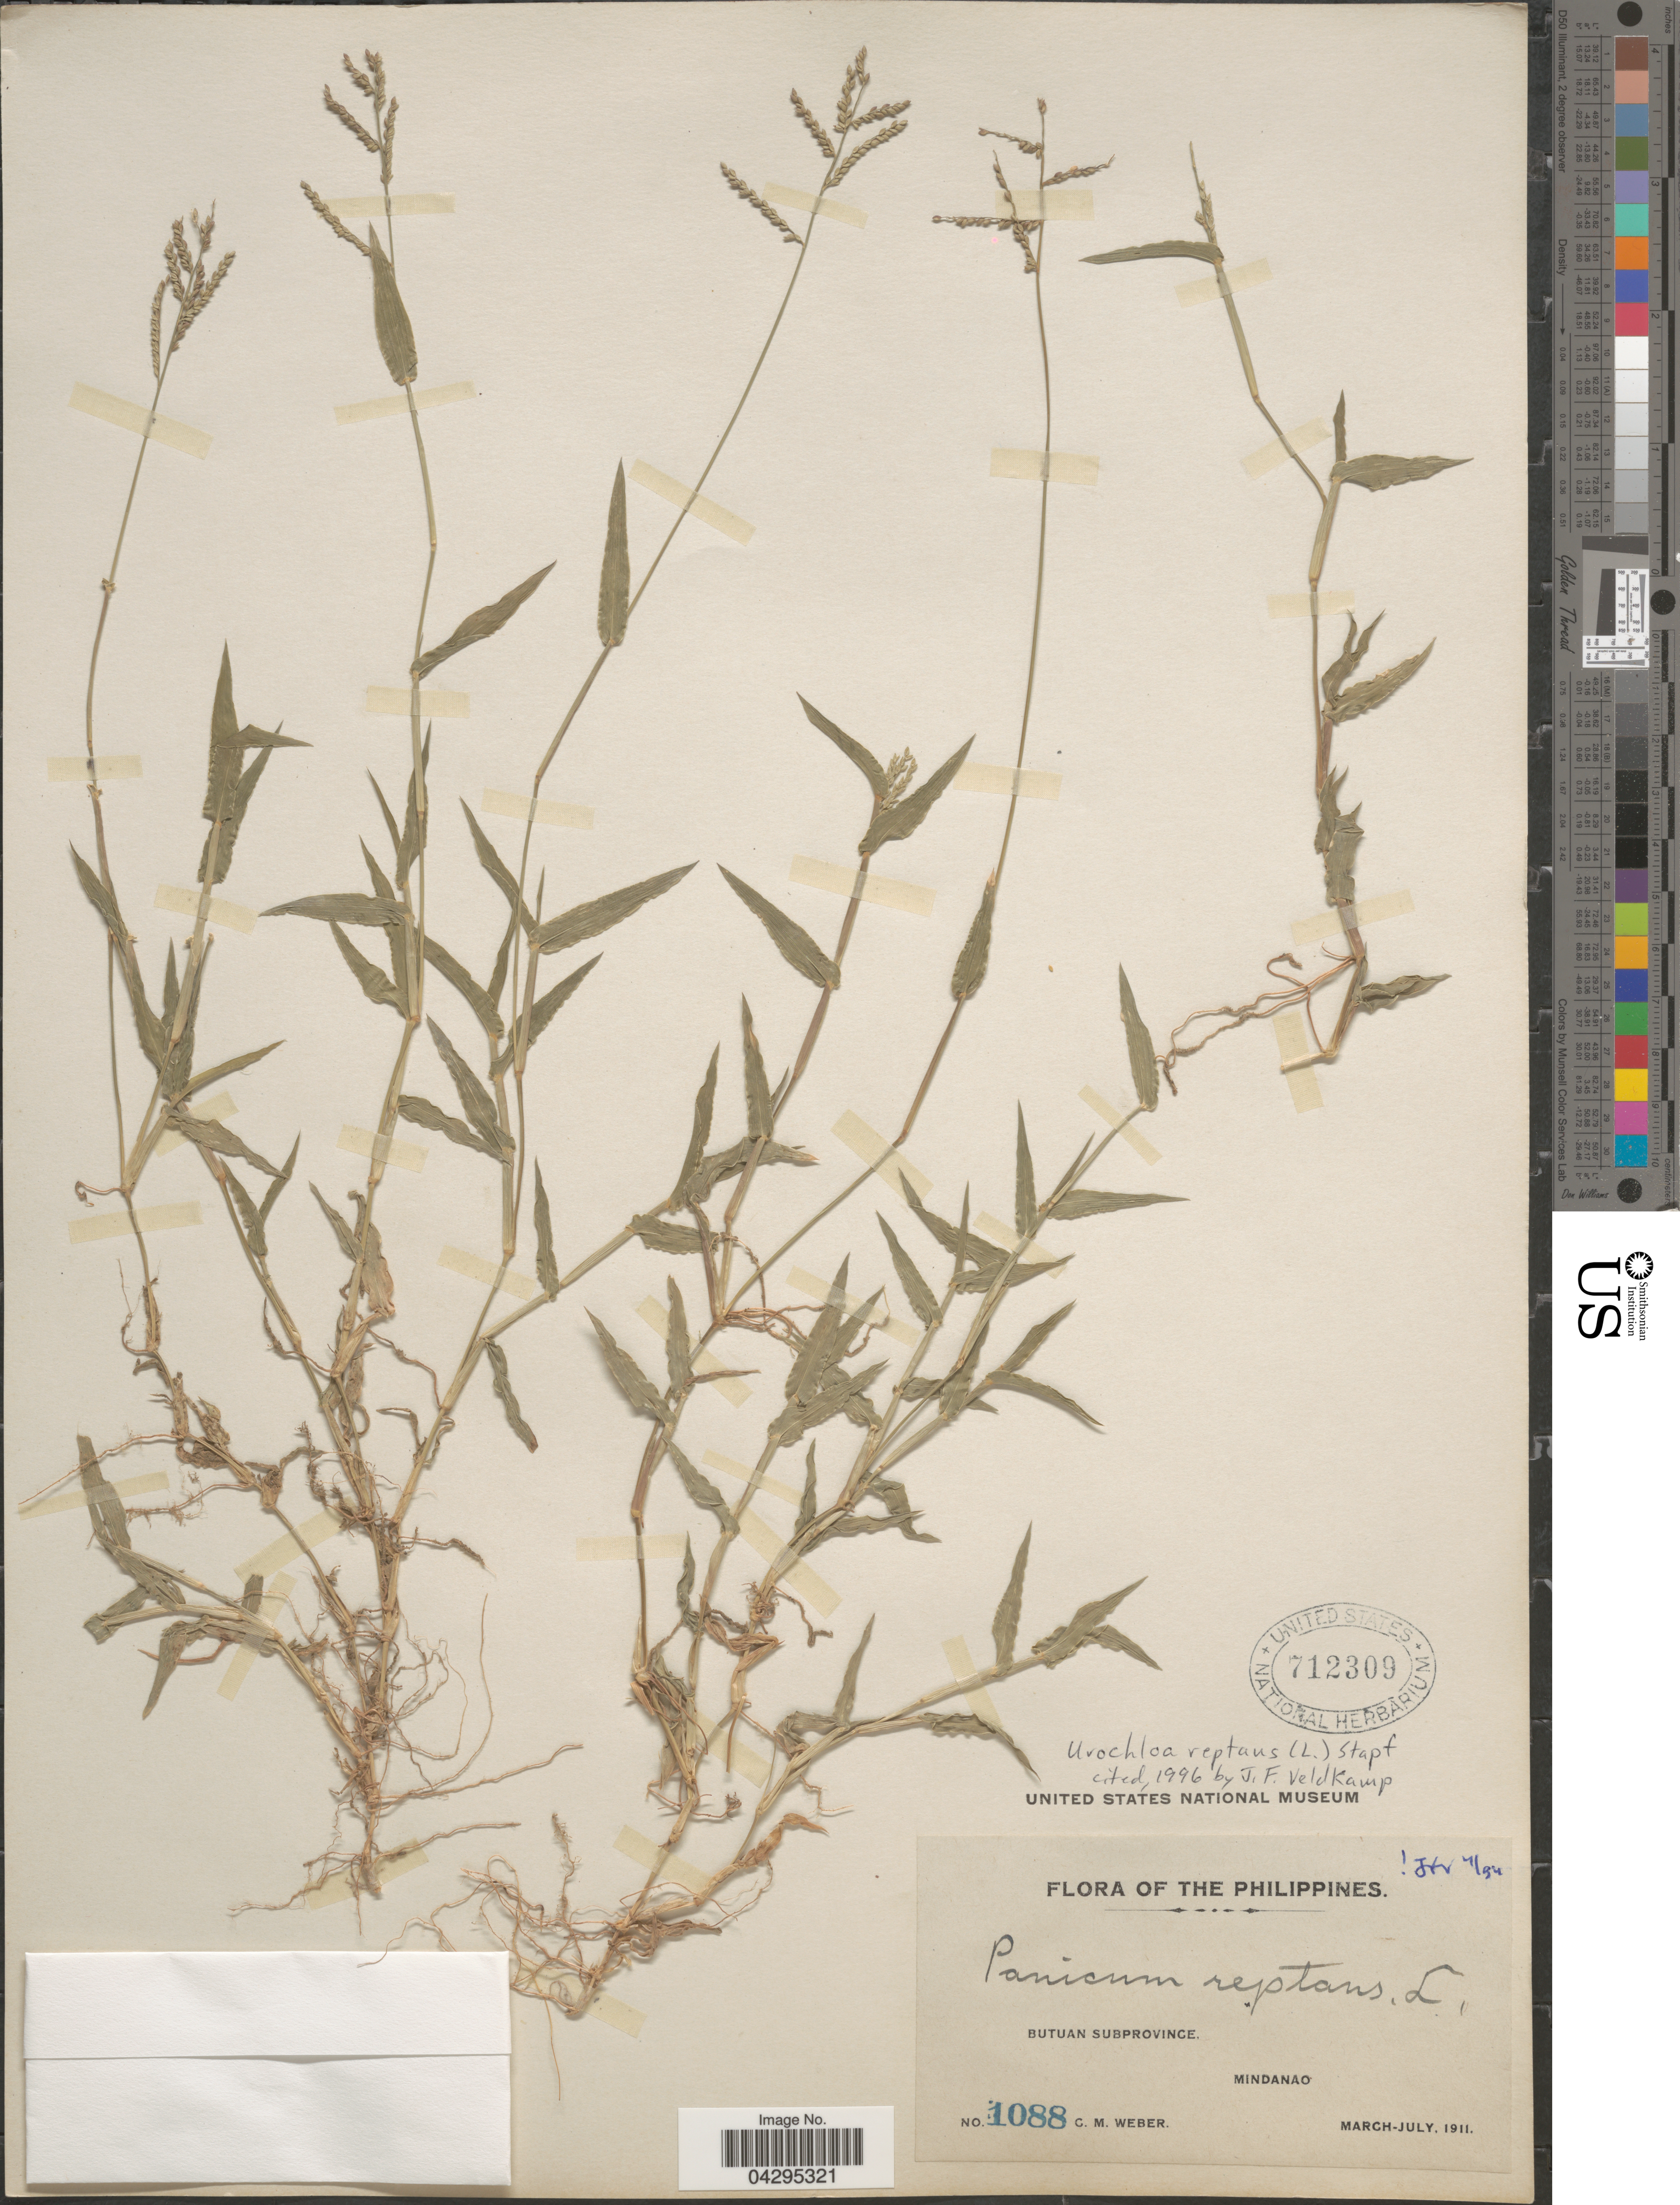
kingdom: Plantae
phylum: Tracheophyta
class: Liliopsida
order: Poales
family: Poaceae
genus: Urochloa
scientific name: Urochloa reptans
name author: (L.) Stapf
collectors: C. M. Weber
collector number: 1088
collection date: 1911-03/1911-07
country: Philippines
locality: Butuan Subprovince. Mindanao.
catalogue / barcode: US 712309